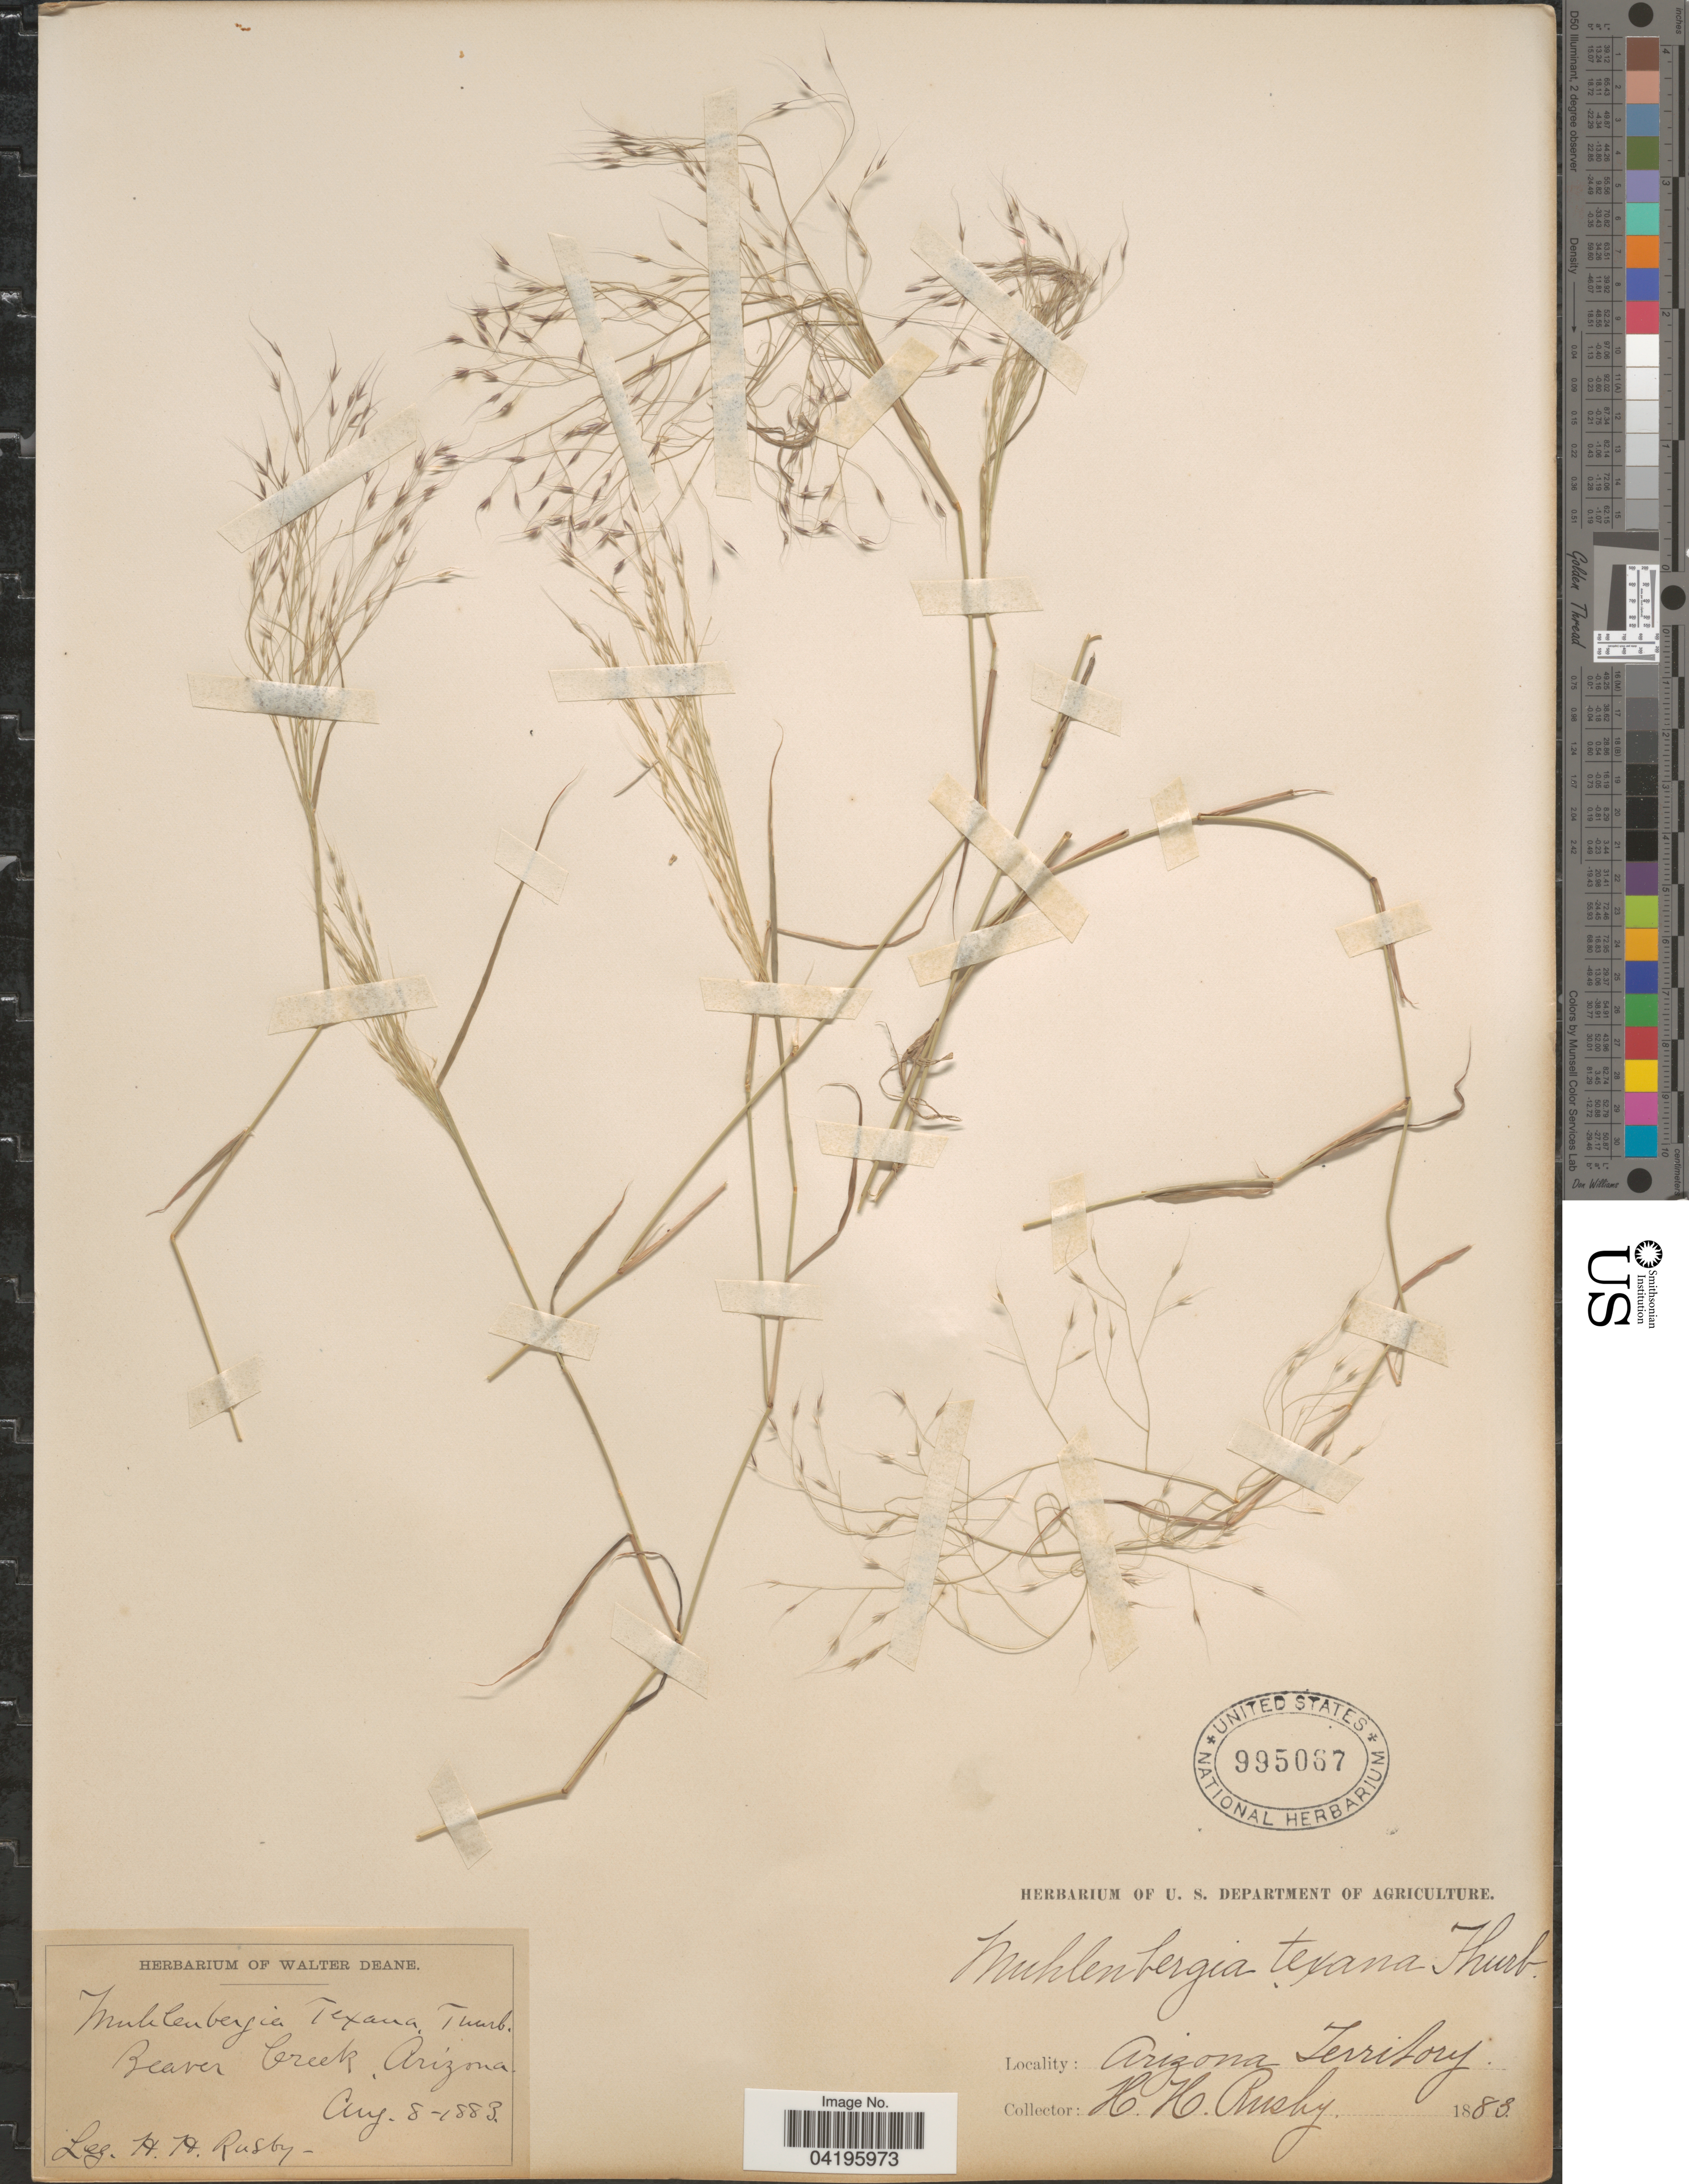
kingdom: Plantae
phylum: Tracheophyta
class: Liliopsida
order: Poales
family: Poaceae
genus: Muhlenbergia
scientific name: Muhlenbergia porteri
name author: Scribn. in W.J. Beal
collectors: H. H. Rusby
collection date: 1883-08-08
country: United States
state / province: Arizona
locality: Beaver Creek. Arizona Territory.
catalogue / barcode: US 995067